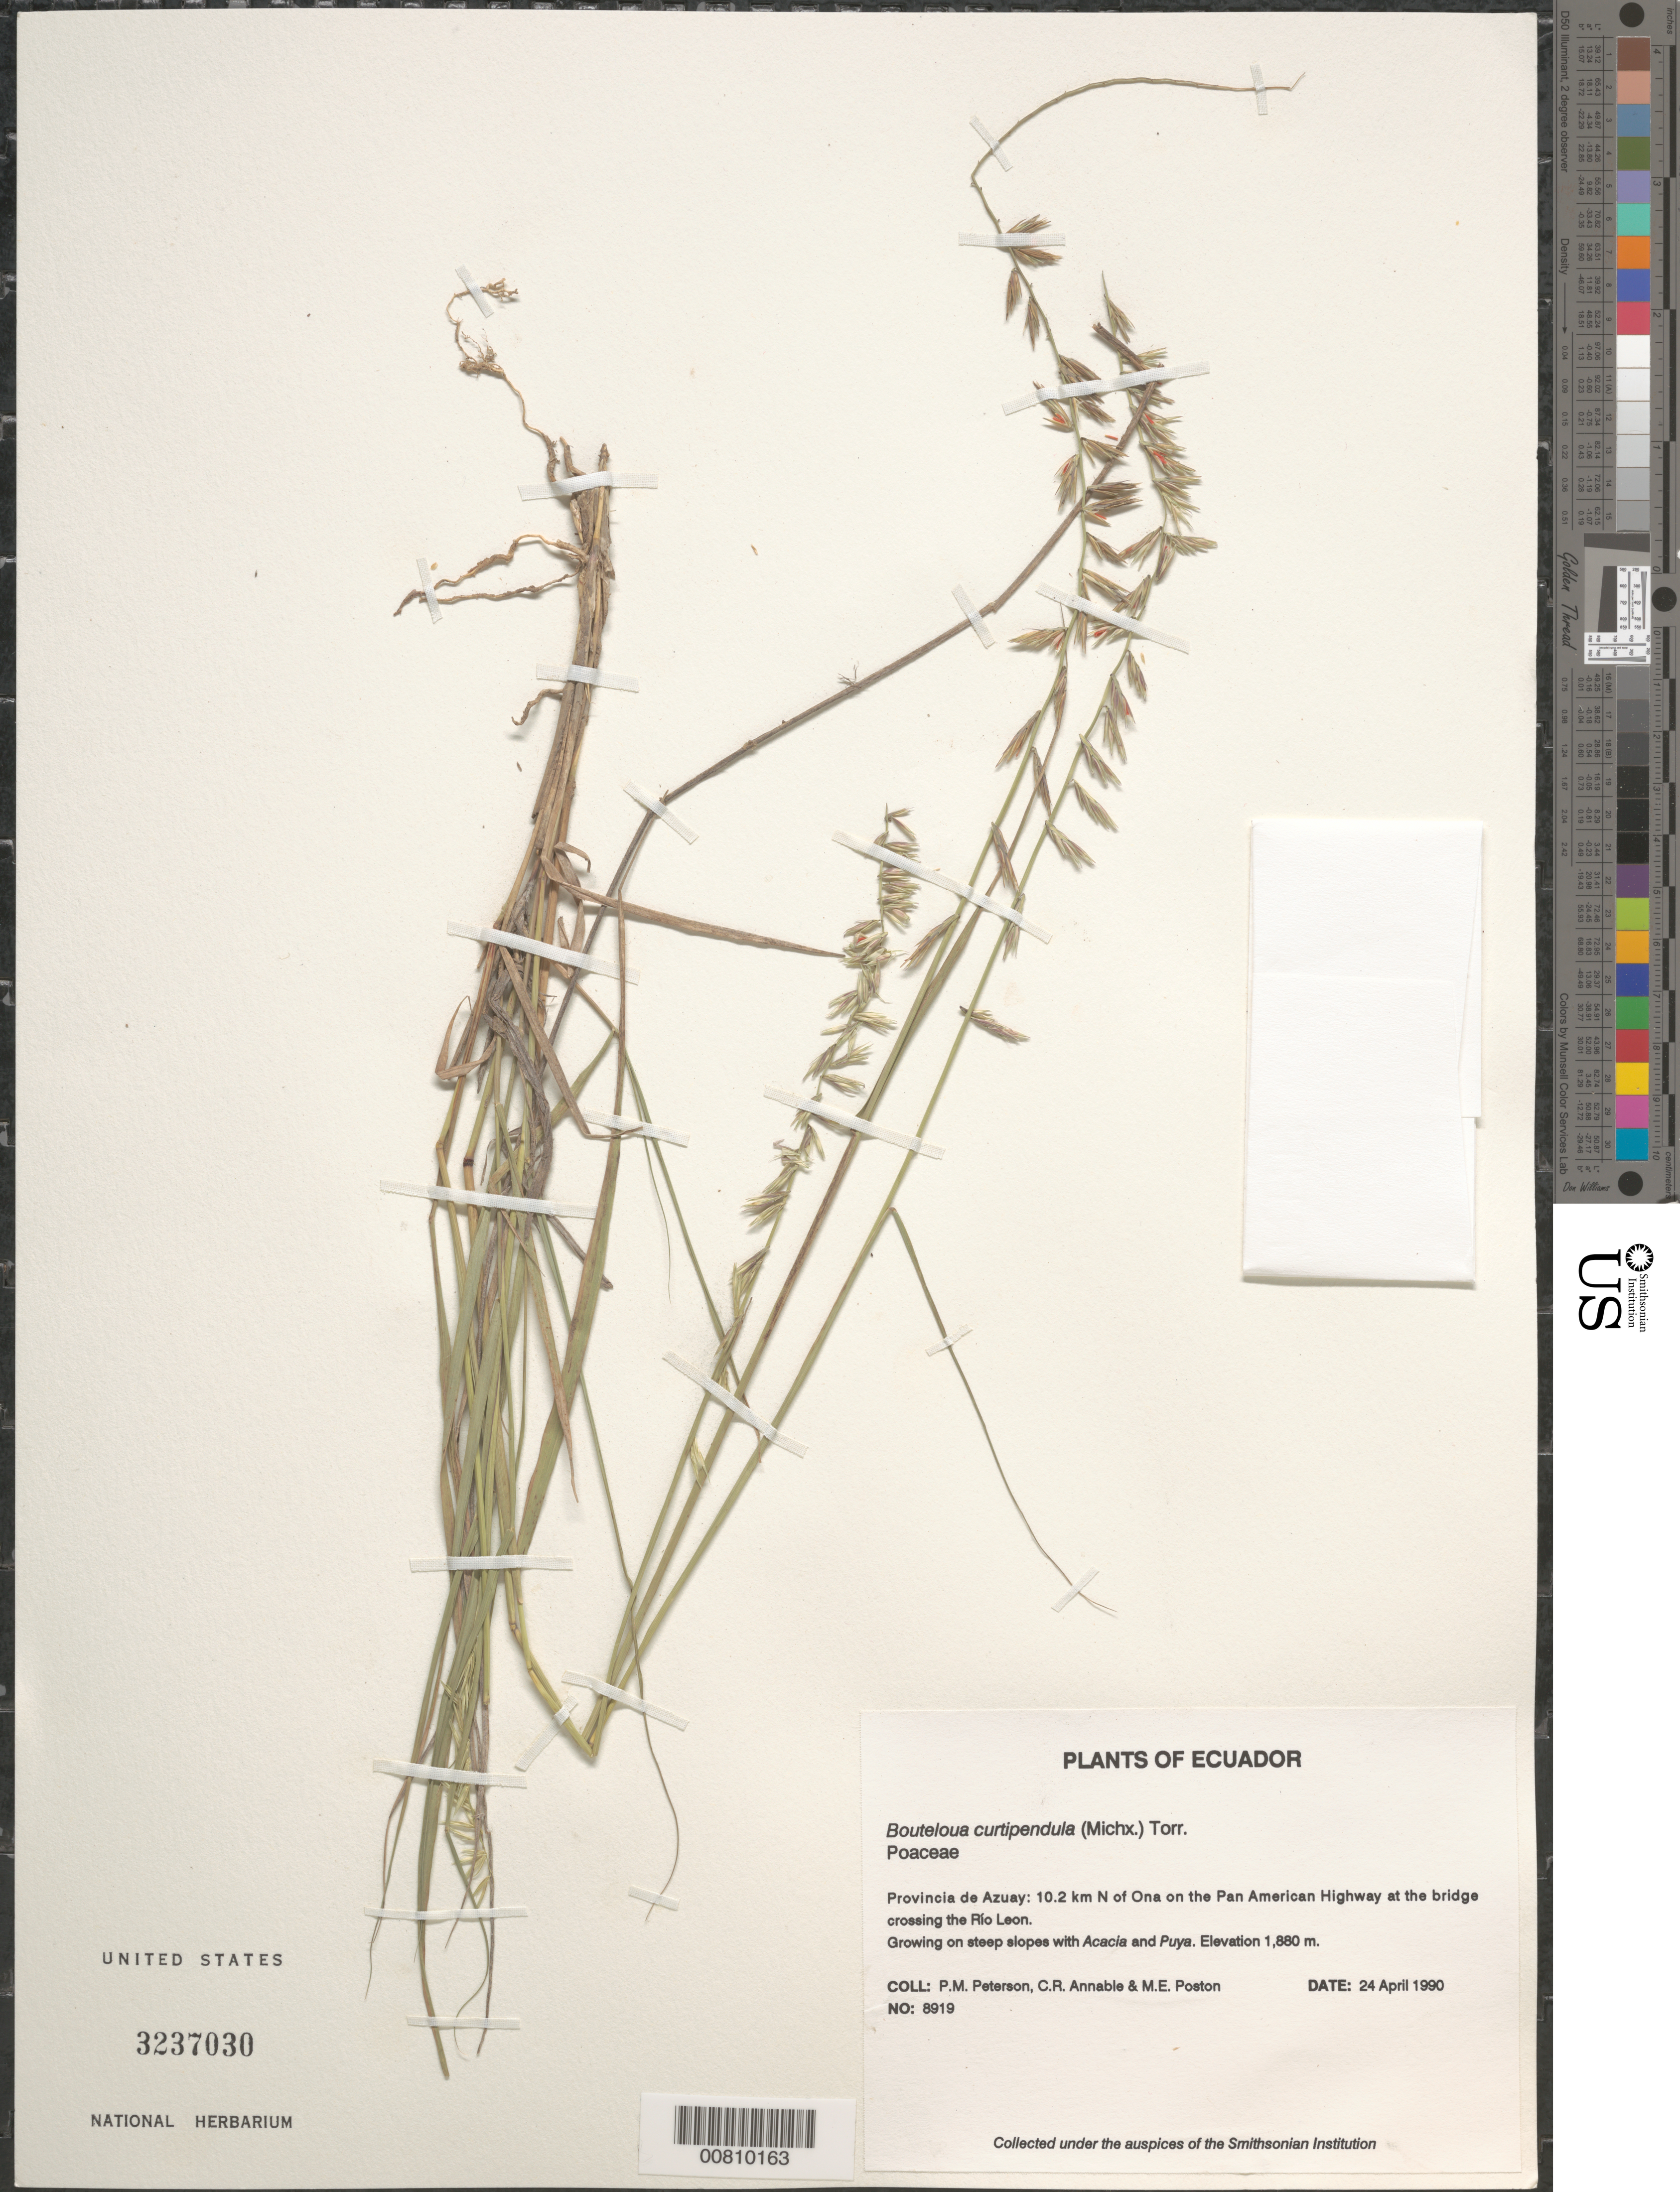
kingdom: Plantae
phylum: Tracheophyta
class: Liliopsida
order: Poales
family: Poaceae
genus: Bouteloua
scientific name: Bouteloua curtipendula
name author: (Michx.) Torr.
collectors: P. M. Peterson, C. R. Annable & M. Poston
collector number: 08919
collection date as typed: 24 Apr 1990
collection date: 1990-04-24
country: Ecuador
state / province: Azuay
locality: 10.2 km N of Ona on the Pan American Highway at the bridge crossing the Rio Leon.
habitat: Growing on steep slopes with Acacia and Puya.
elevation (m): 1880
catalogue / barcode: US 3237030